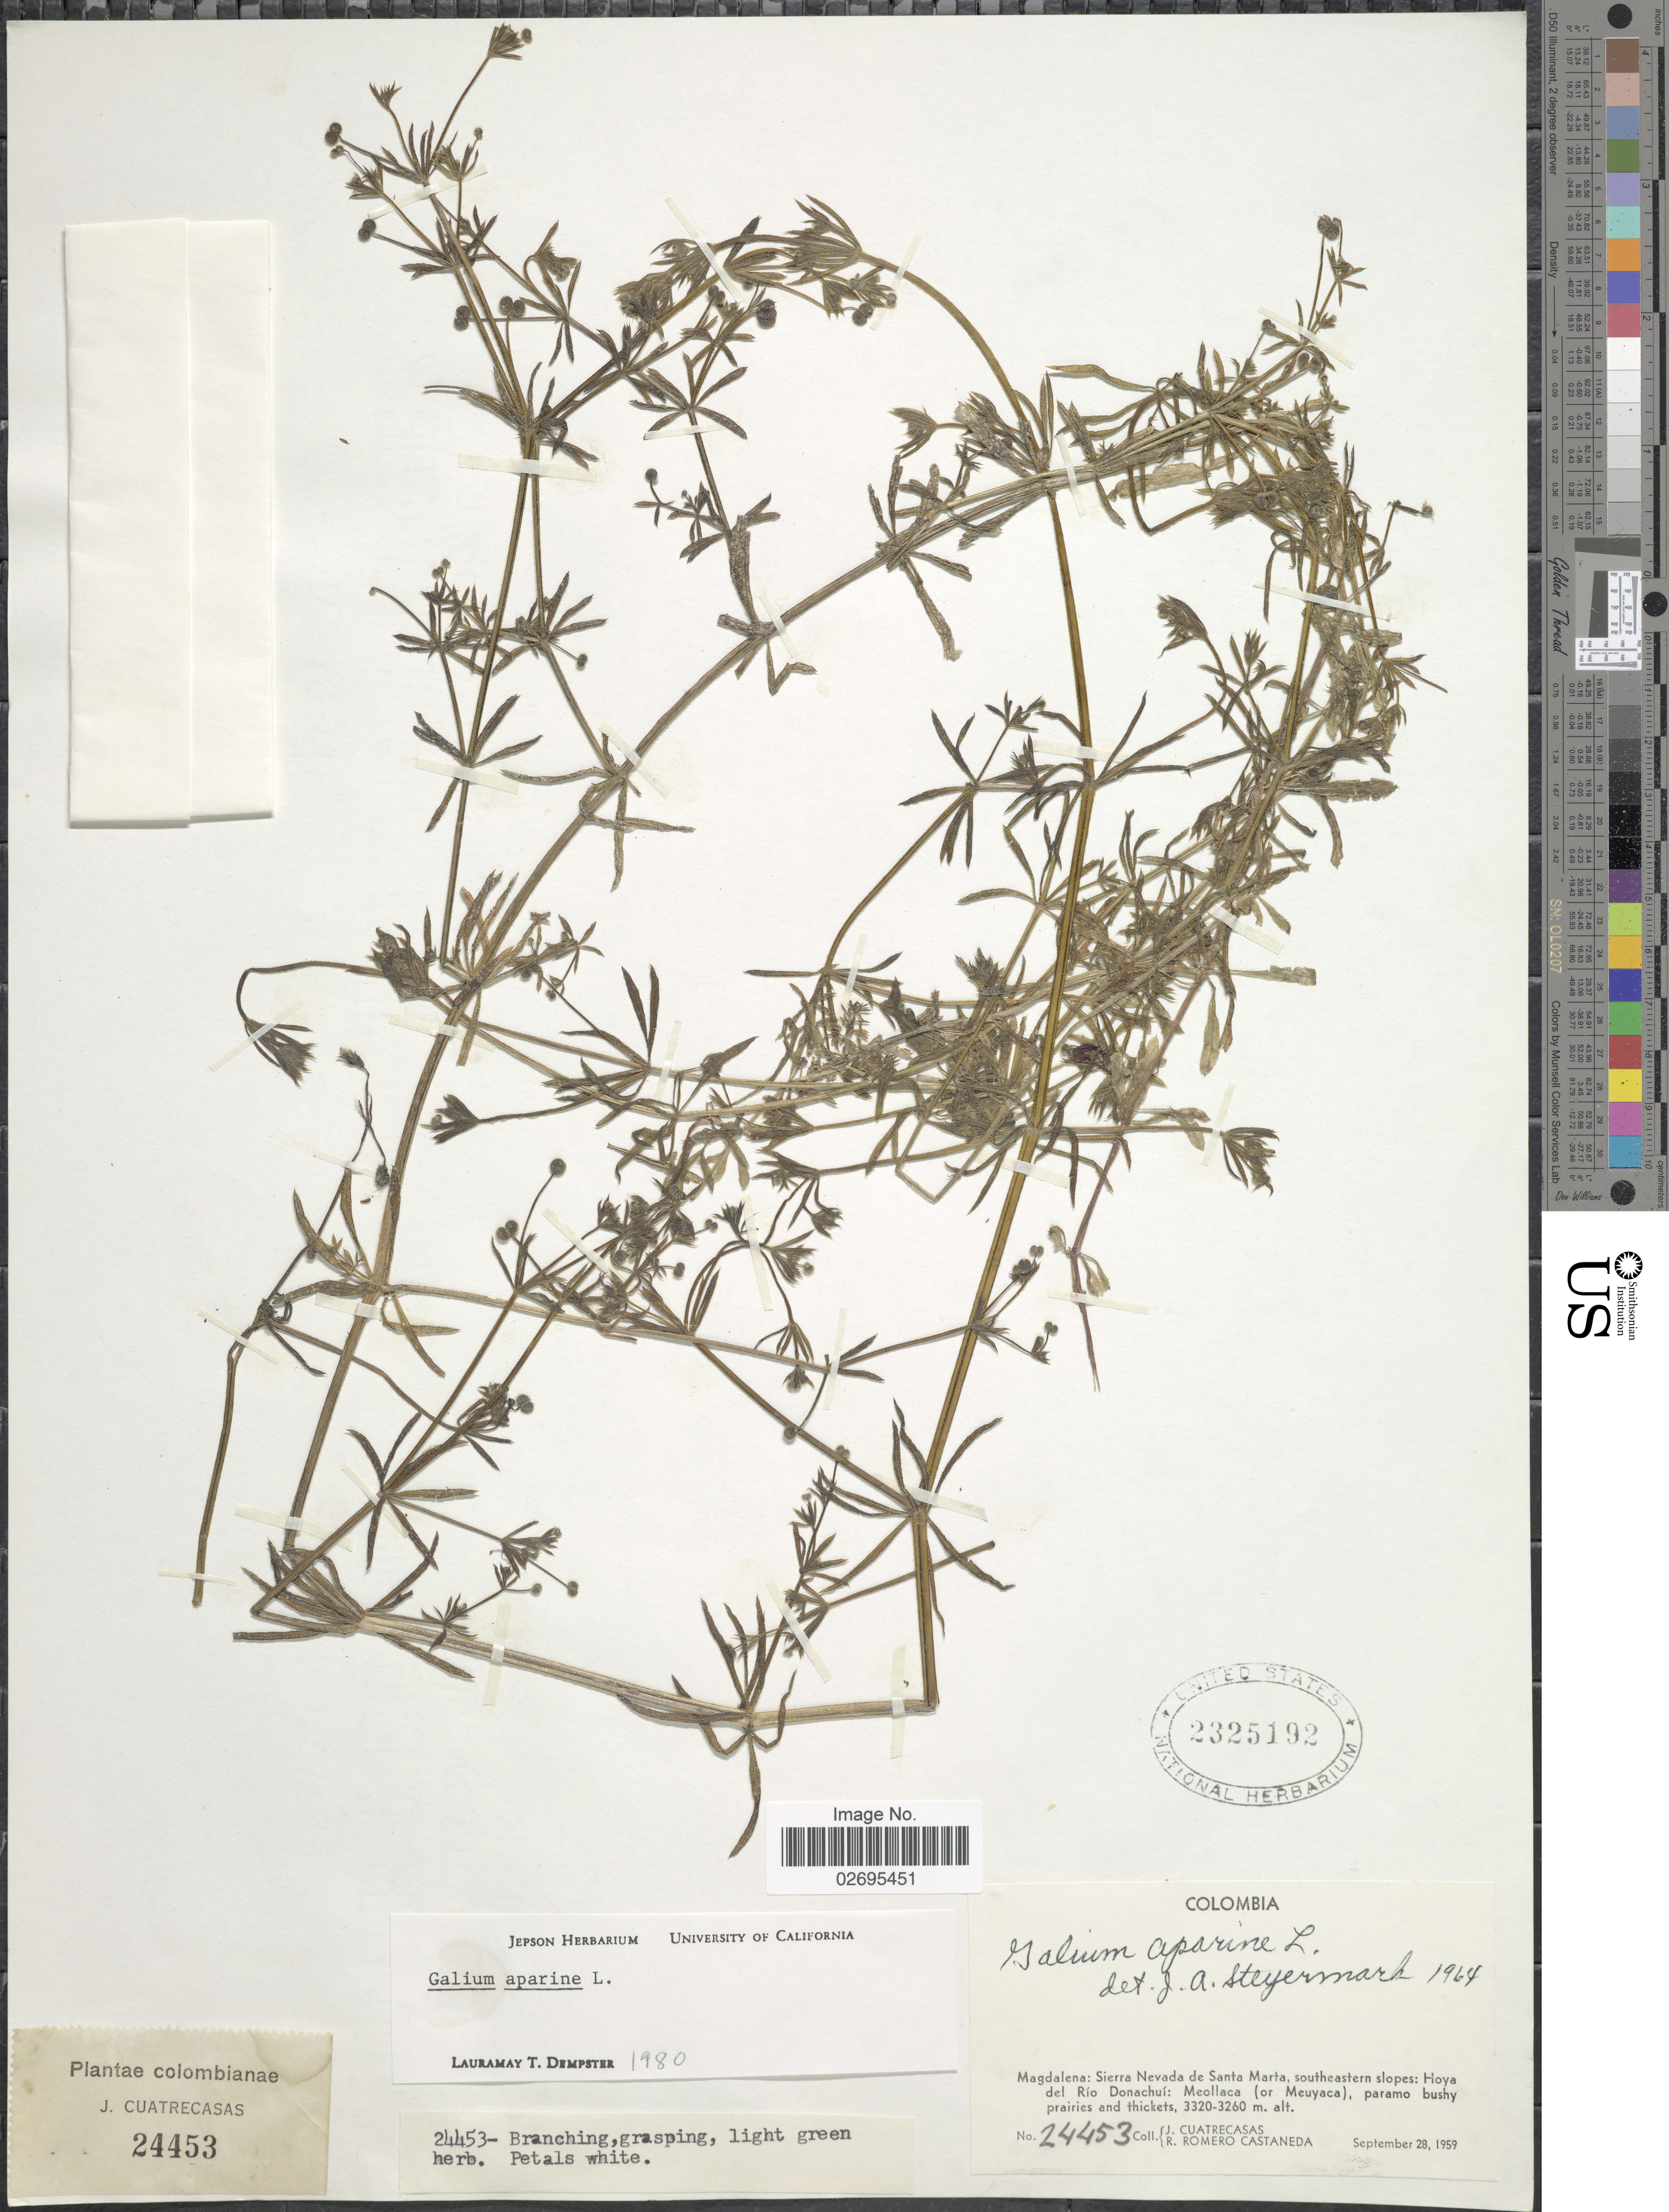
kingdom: Plantae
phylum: Tracheophyta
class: Magnoliopsida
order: Gentianales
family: Rubiaceae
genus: Galium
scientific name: Galium aparine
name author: L.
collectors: J. Cuatrecasas & R. Romero Castañeda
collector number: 24453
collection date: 1959-09-28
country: Colombia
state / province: Magdalena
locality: Sierra Nevada de Santa Marta, southeastern slopes: Hoya del Río Donachuí: Meollaca (or Meuyaca), paramo bushy prairies and thickets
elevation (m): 3260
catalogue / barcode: US 2325192